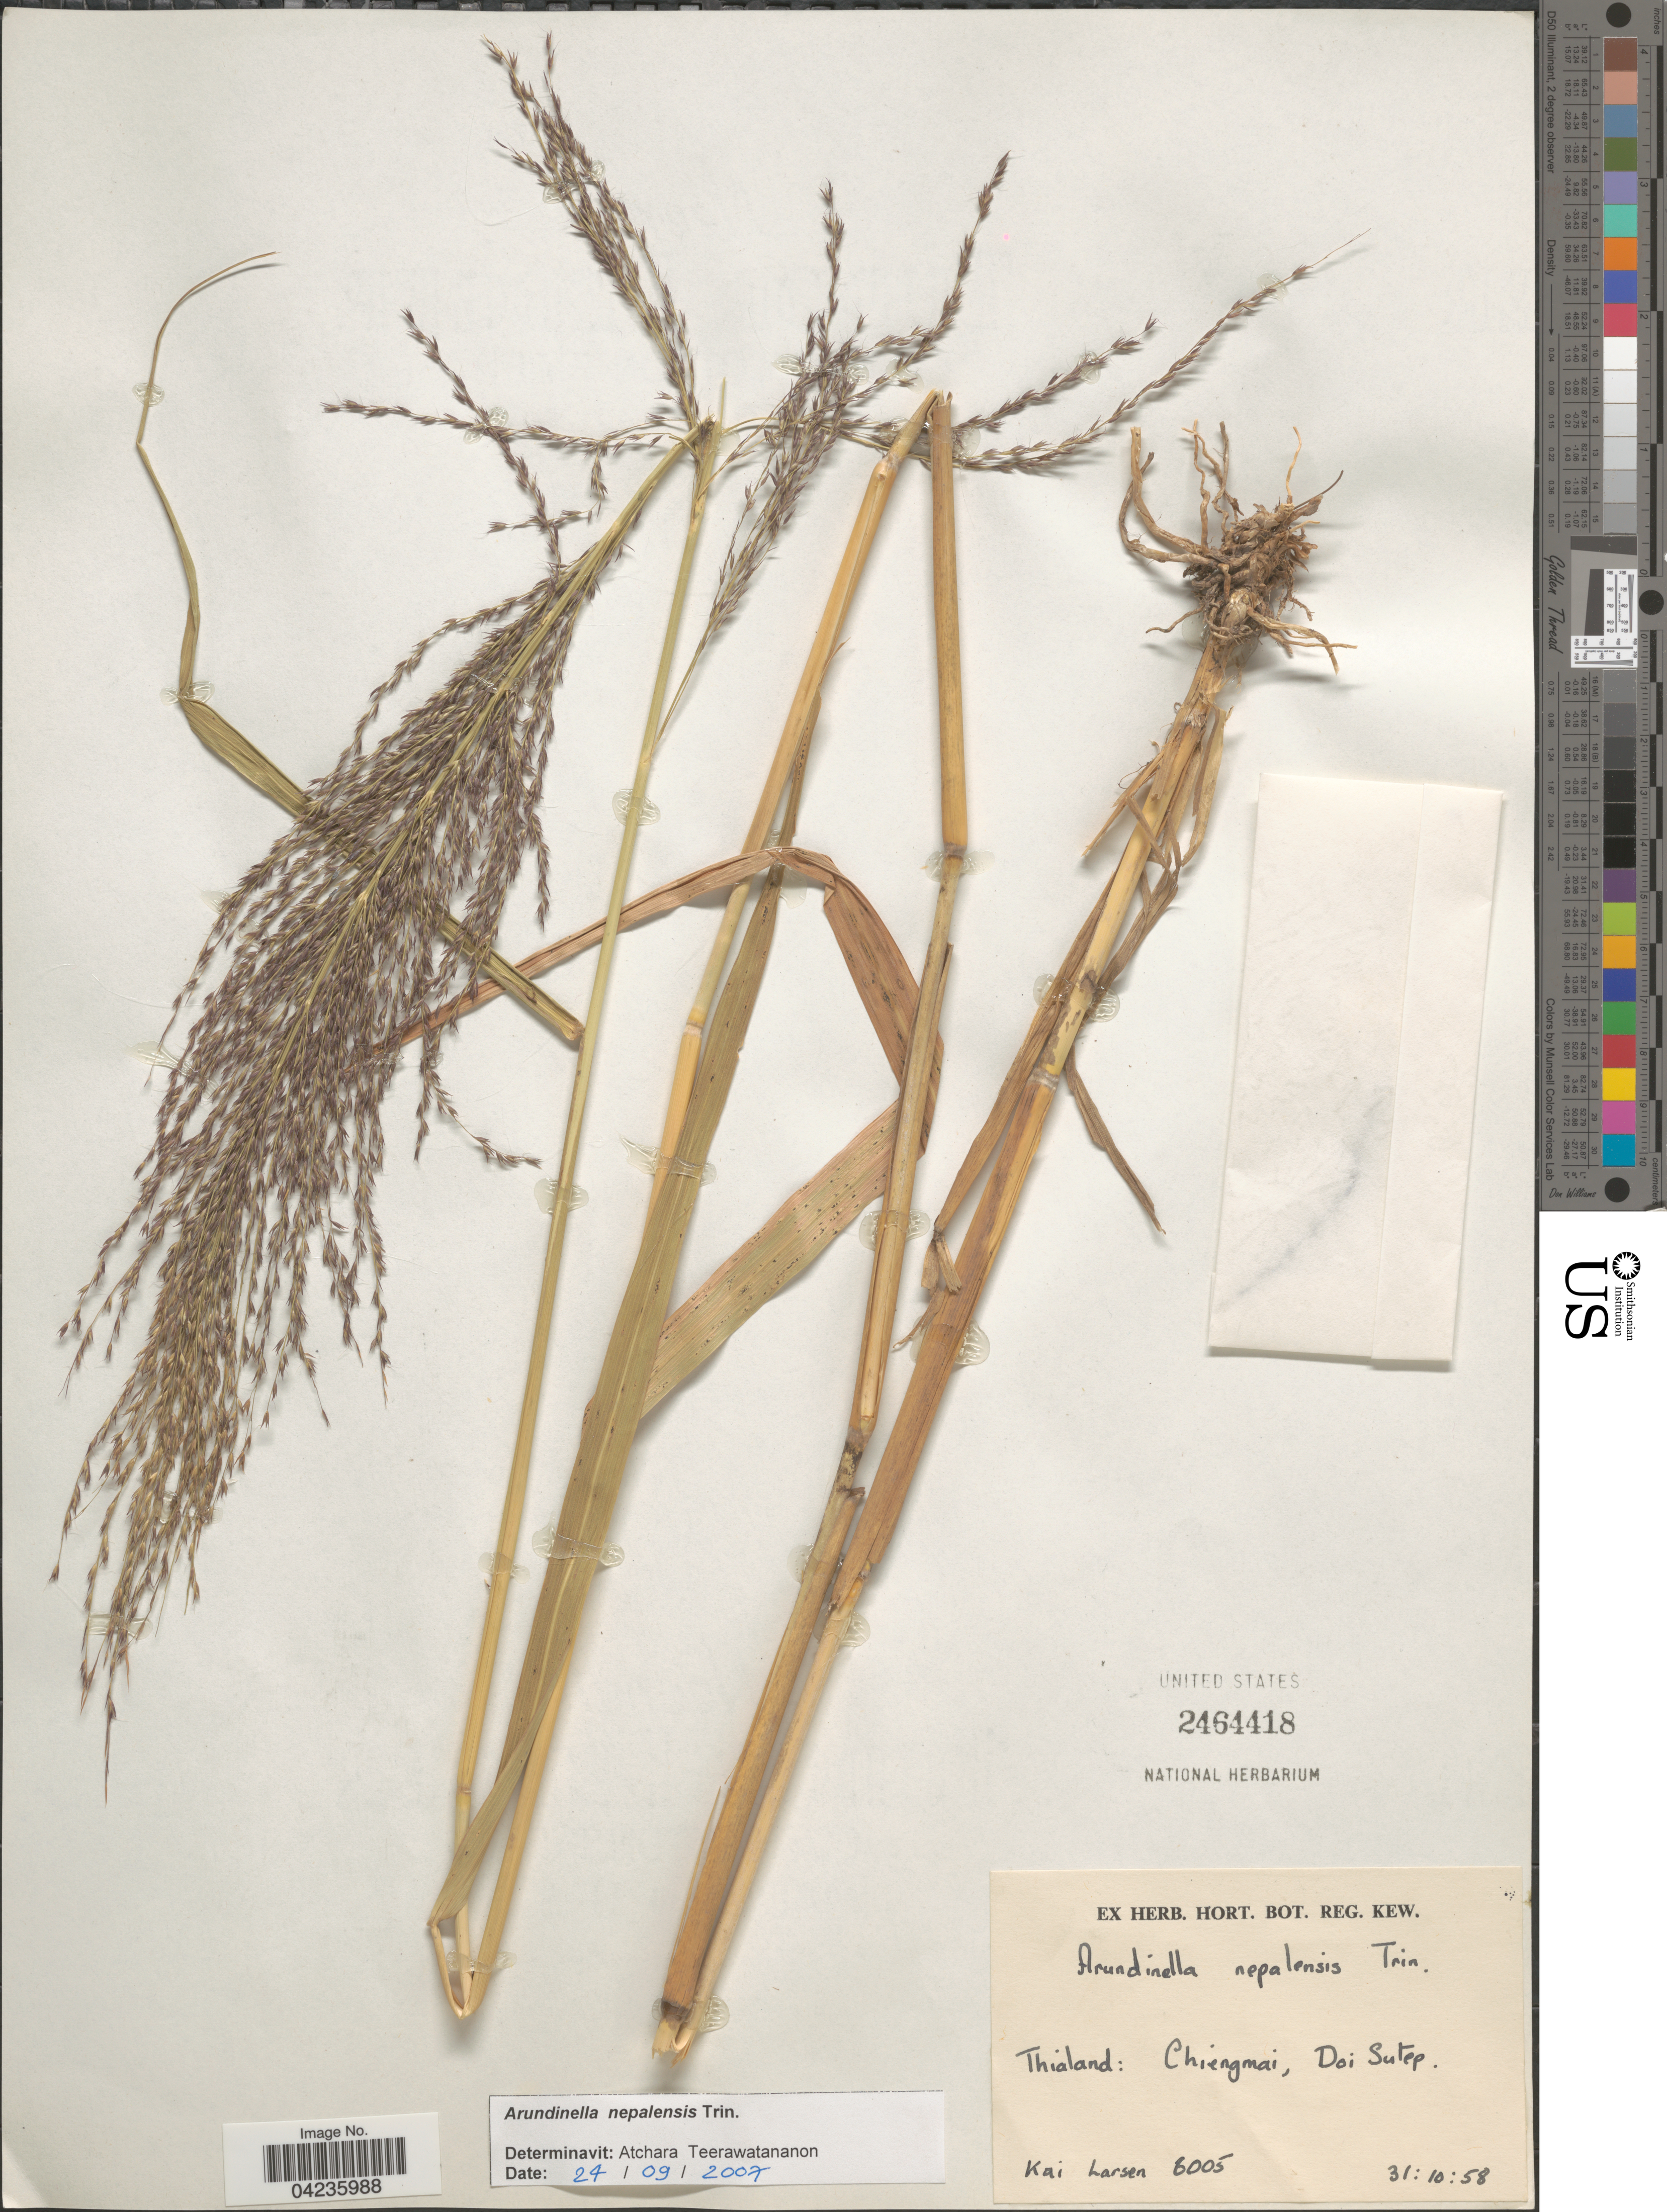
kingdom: Plantae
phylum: Tracheophyta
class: Liliopsida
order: Poales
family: Poaceae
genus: Arundinella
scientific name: Arundinella nepalensis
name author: Trin.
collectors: K. Larsen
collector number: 6005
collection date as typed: Transcribed d/m/y: 31/10/58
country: Thailand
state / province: Chiang Mai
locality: Chiengmai, Doi Sutep.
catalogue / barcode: US 2464418